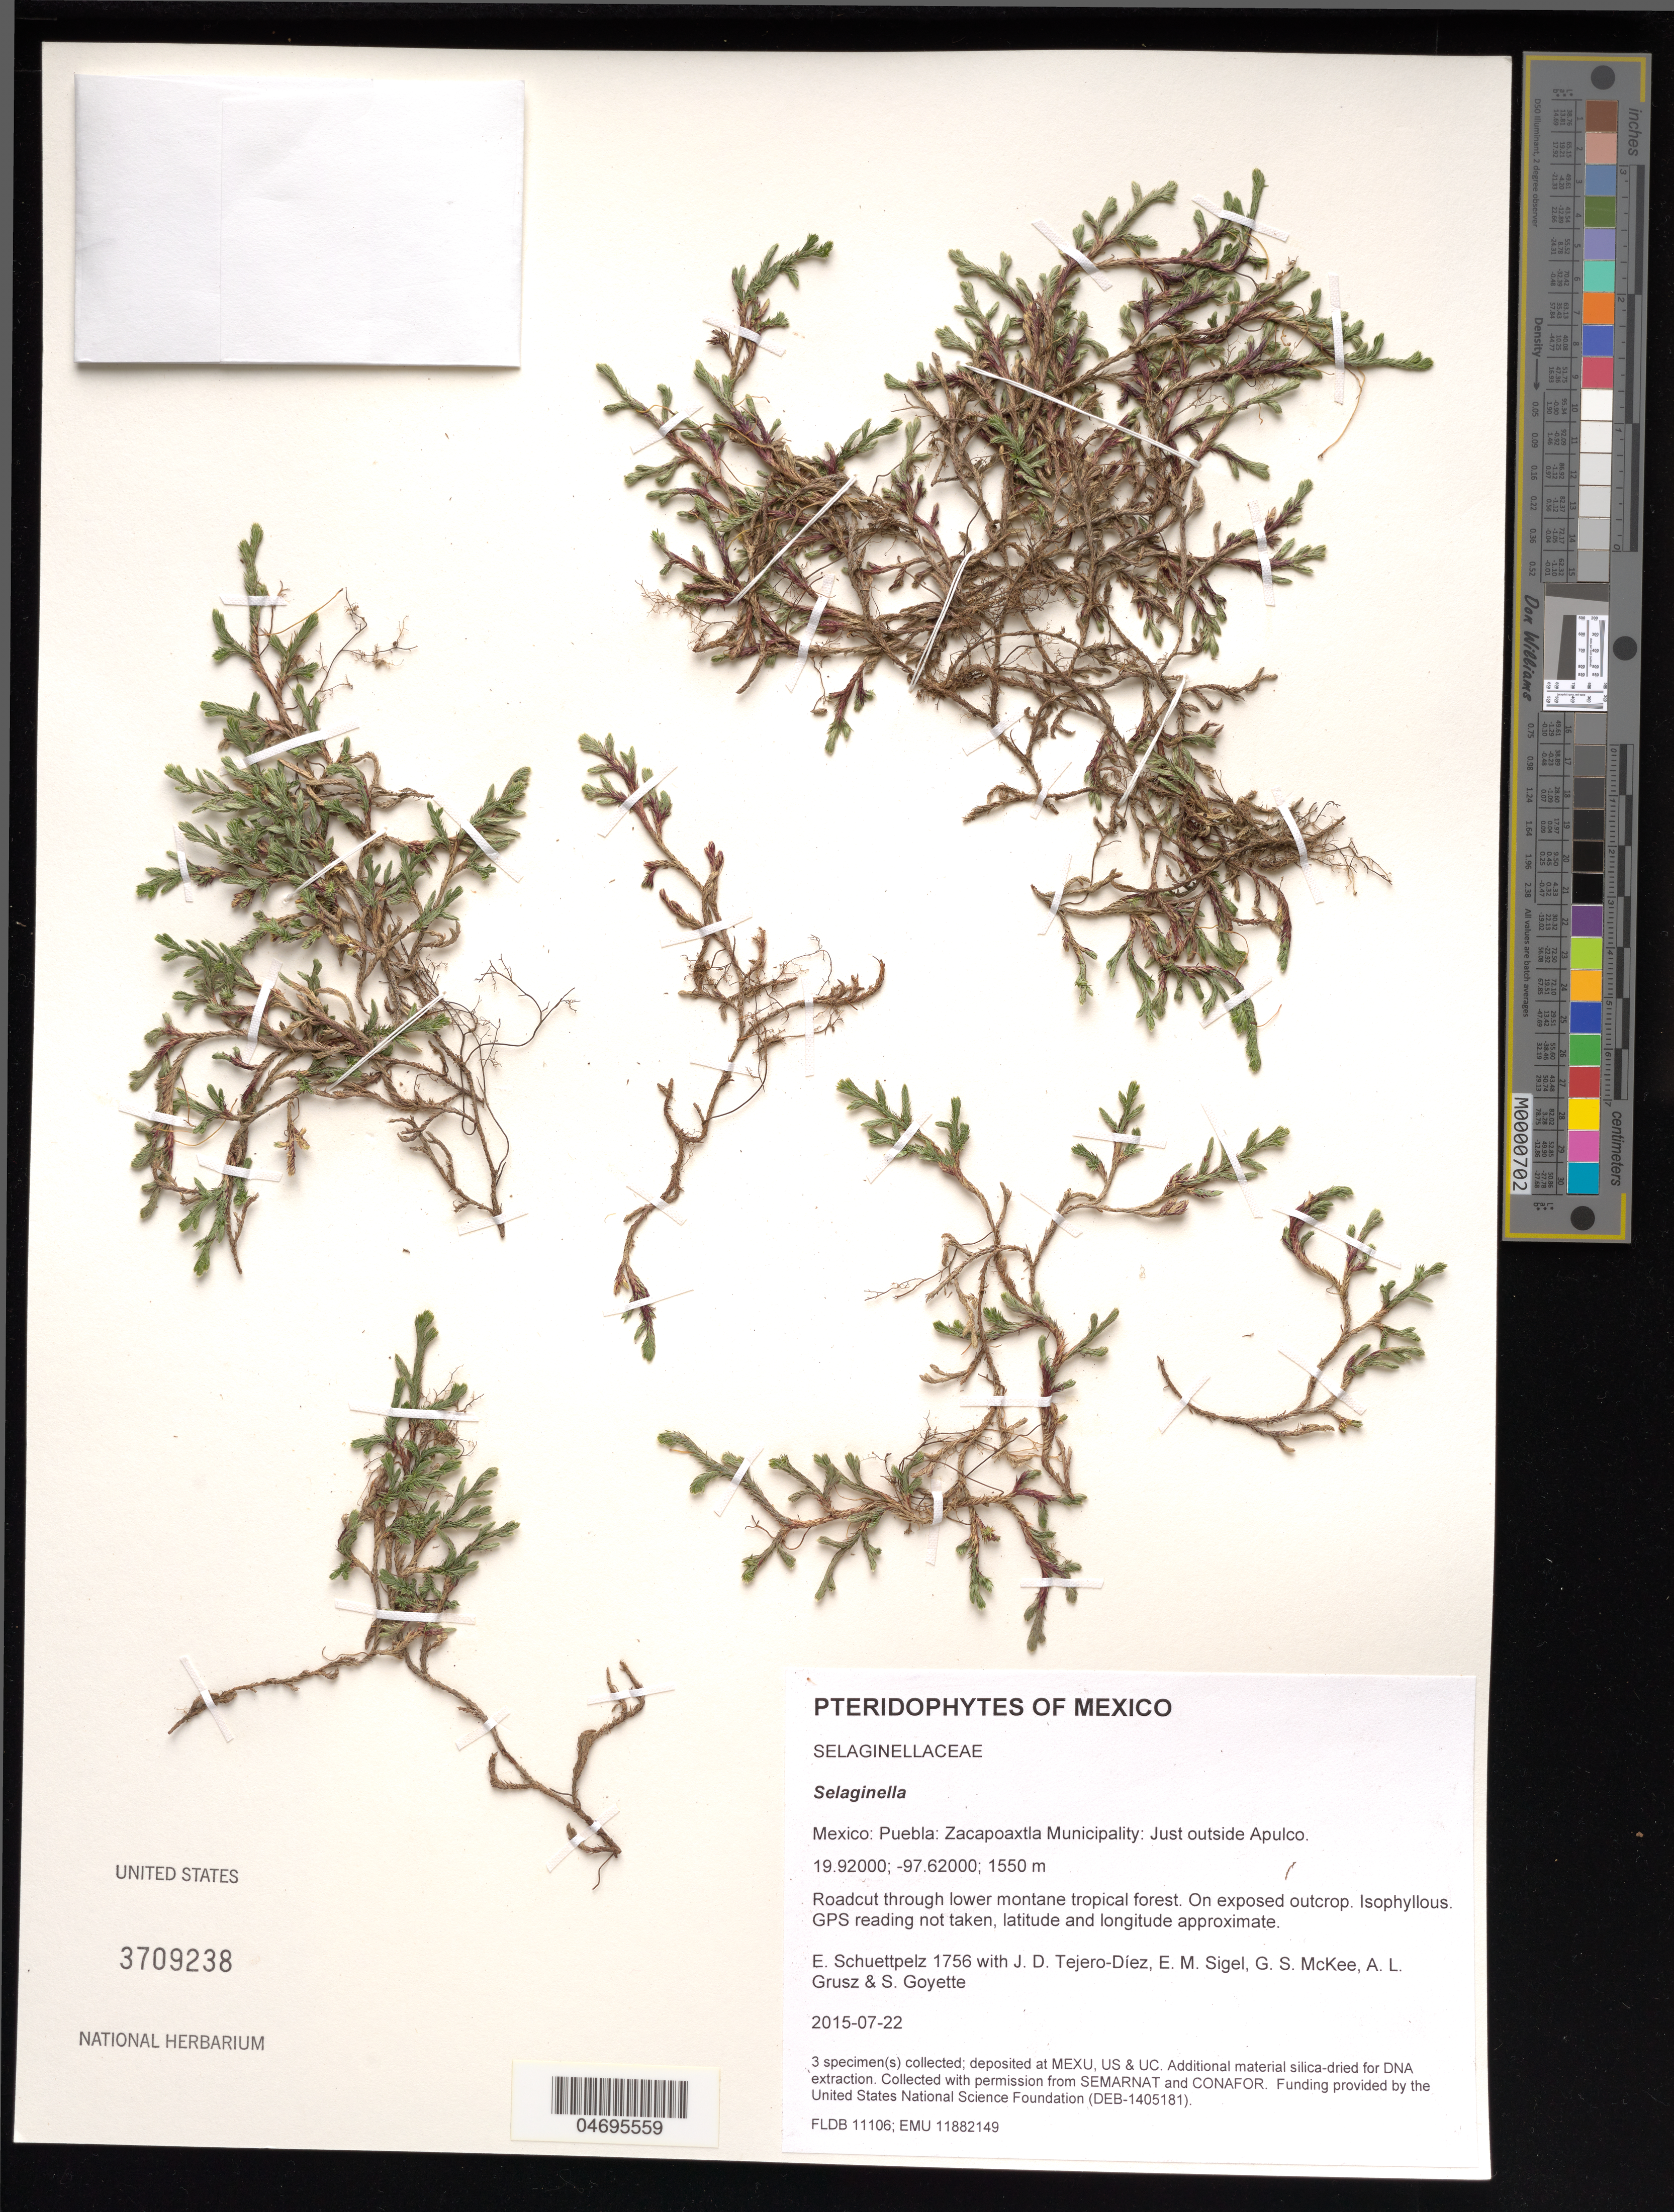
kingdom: Plantae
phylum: Tracheophyta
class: Lycopodiopsida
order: Selaginellales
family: Selaginellaceae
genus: Selaginella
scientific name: Selaginella sp.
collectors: E. Schuettpelz, D. Tejero-Díez, E. M. Sigel, G. S. McKee & A. Grusz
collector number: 1756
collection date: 2015-07-22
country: Mexico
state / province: Puebla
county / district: Zacapoaxtla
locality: Just outside Apulco.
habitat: Roadcut through lower montane tropical forest.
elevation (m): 1550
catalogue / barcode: US 3709238